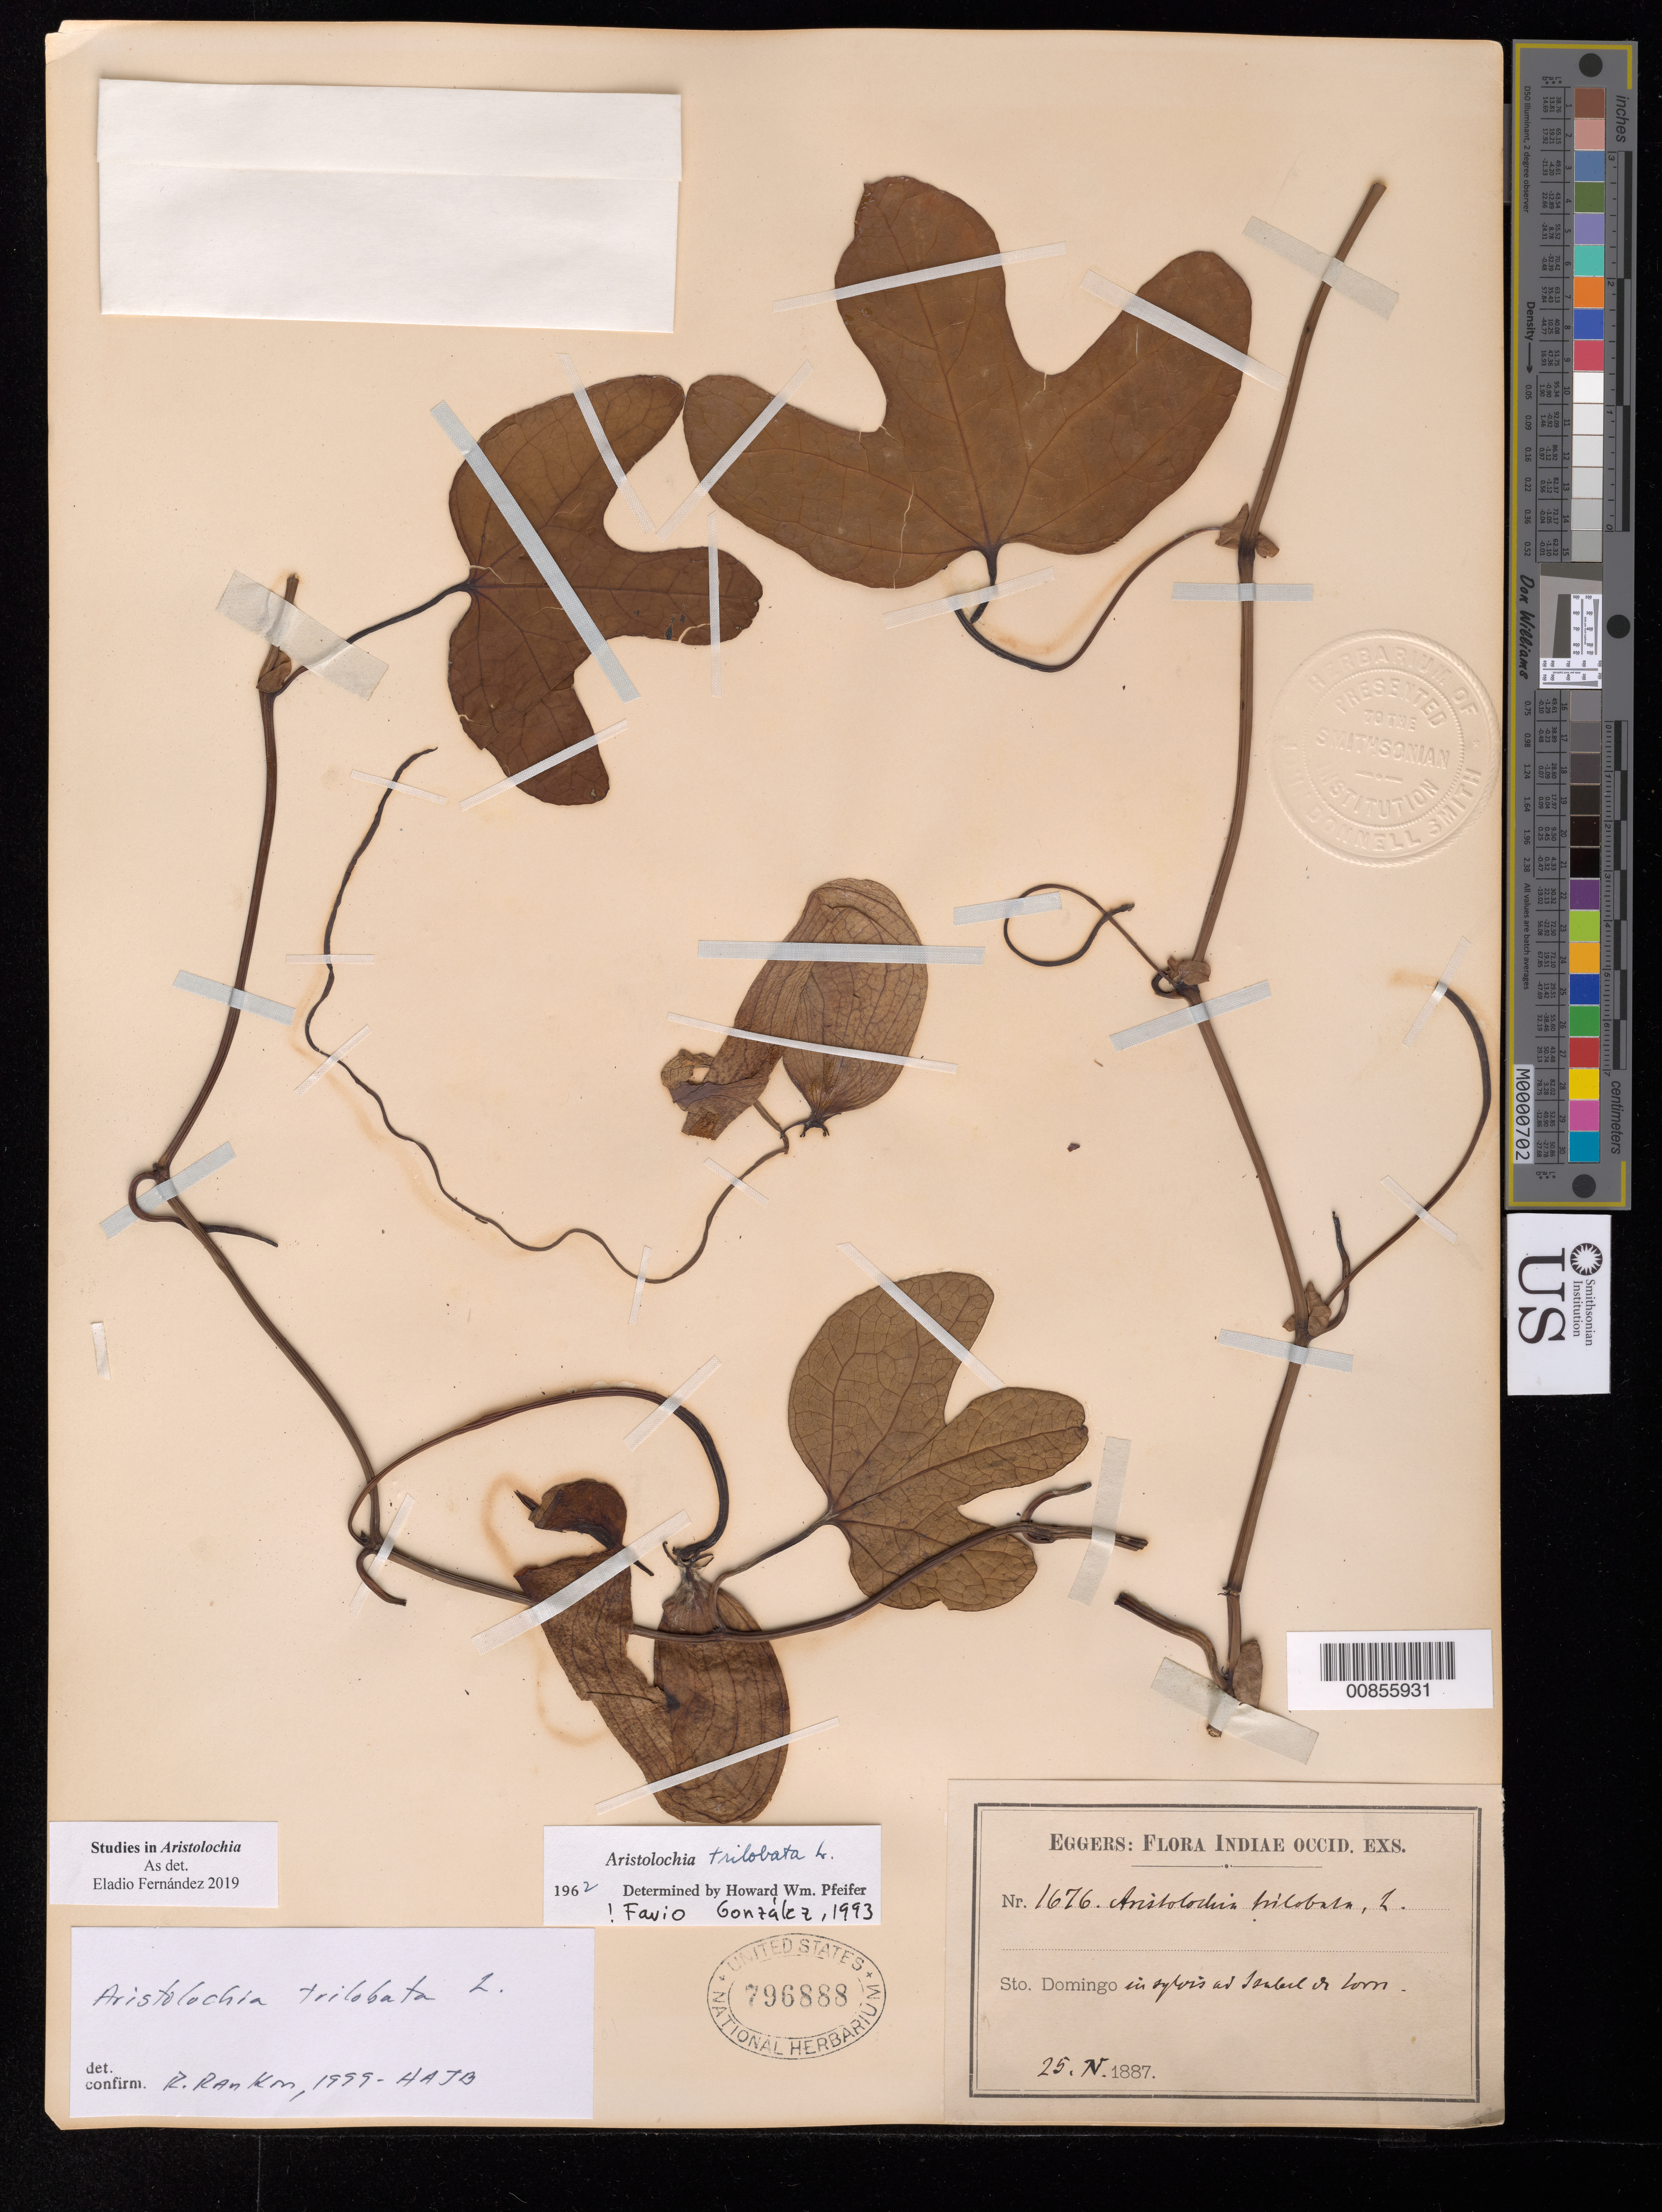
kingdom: Plantae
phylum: Tracheophyta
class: Magnoliopsida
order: Piperales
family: Aristolochiaceae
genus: Aristolochia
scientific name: Aristolochia trilobata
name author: L.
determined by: Rankin Rodriguez, Rosa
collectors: H. F. A. von Eggers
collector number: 1676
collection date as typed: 25 May 1887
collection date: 1887-05-25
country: Dominican Republic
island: Hispaniola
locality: Sto. Domingo ad Isabel or "Lorn".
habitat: In sylvis.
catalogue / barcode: US 796888